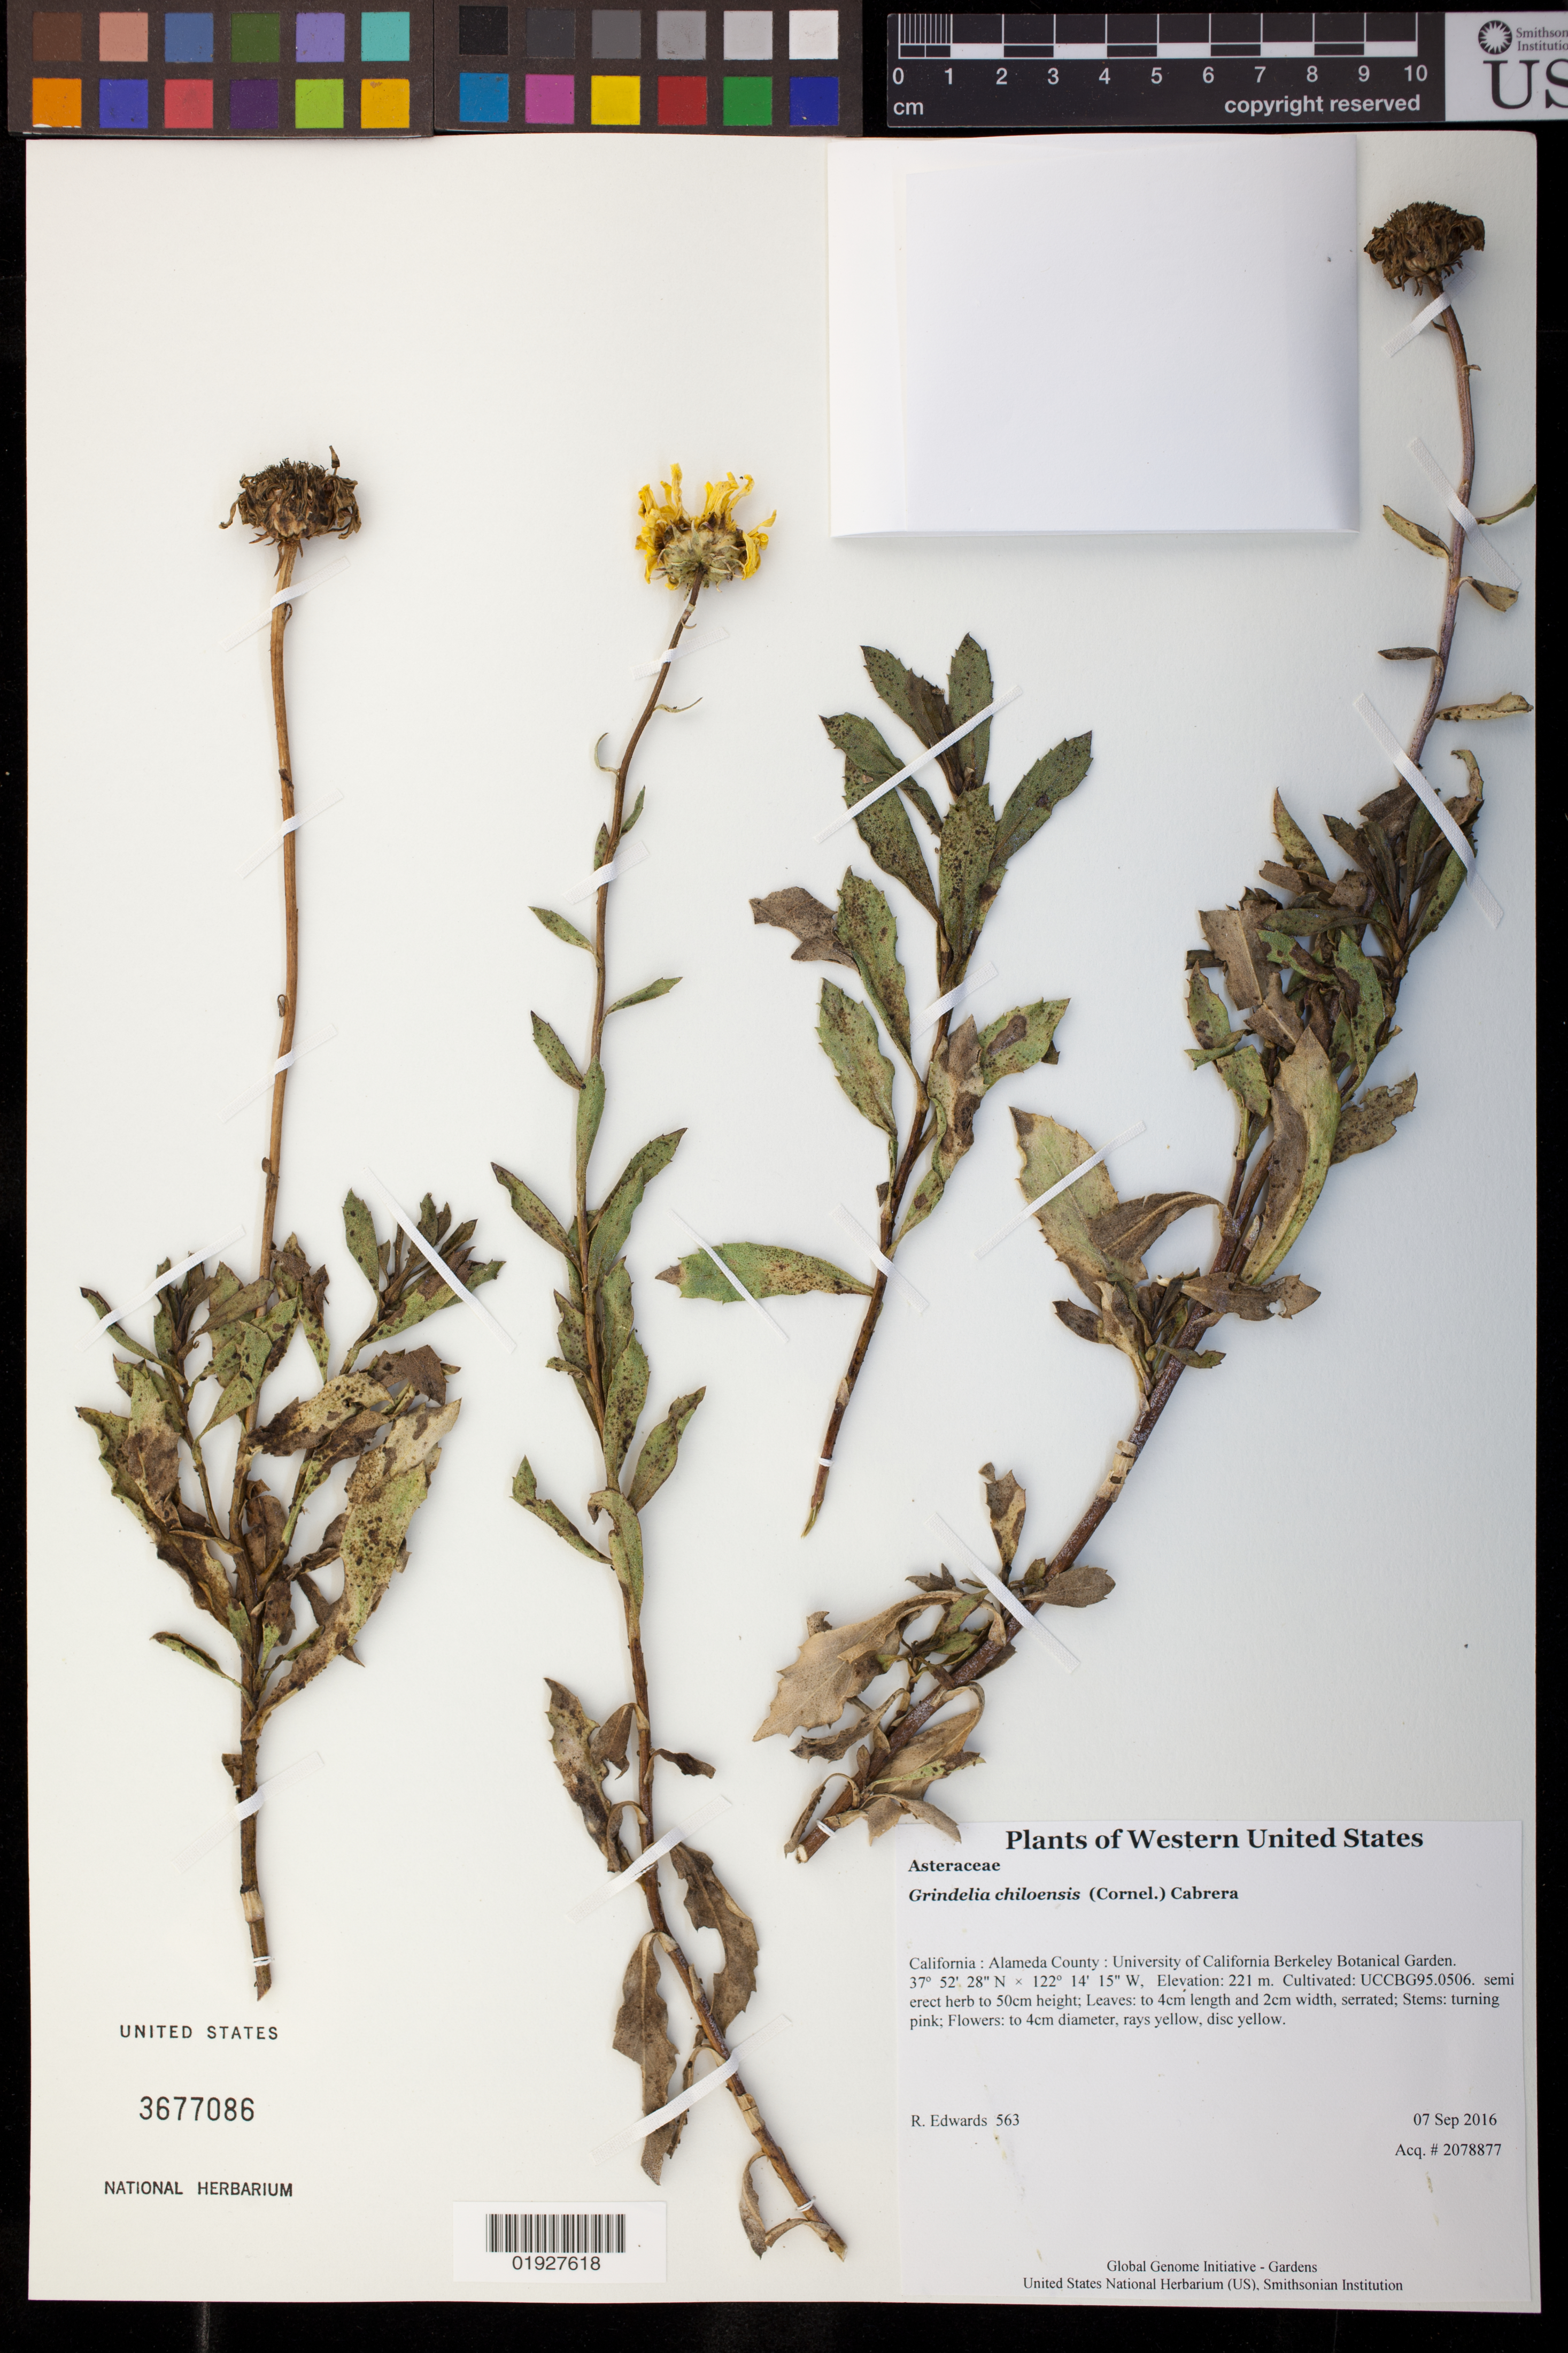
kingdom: Plantae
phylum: Tracheophyta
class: Magnoliopsida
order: Asterales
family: Asteraceae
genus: Grindelia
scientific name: Grindelia chiloensis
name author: (Cornel.) Cabrera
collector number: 563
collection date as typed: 7 September 2016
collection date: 2016-09-07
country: United States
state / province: California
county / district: Alameda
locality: University of California Berkeley Botanical Garden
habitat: Cultivated: UCCBG95.0506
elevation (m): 221.2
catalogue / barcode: US 3677086